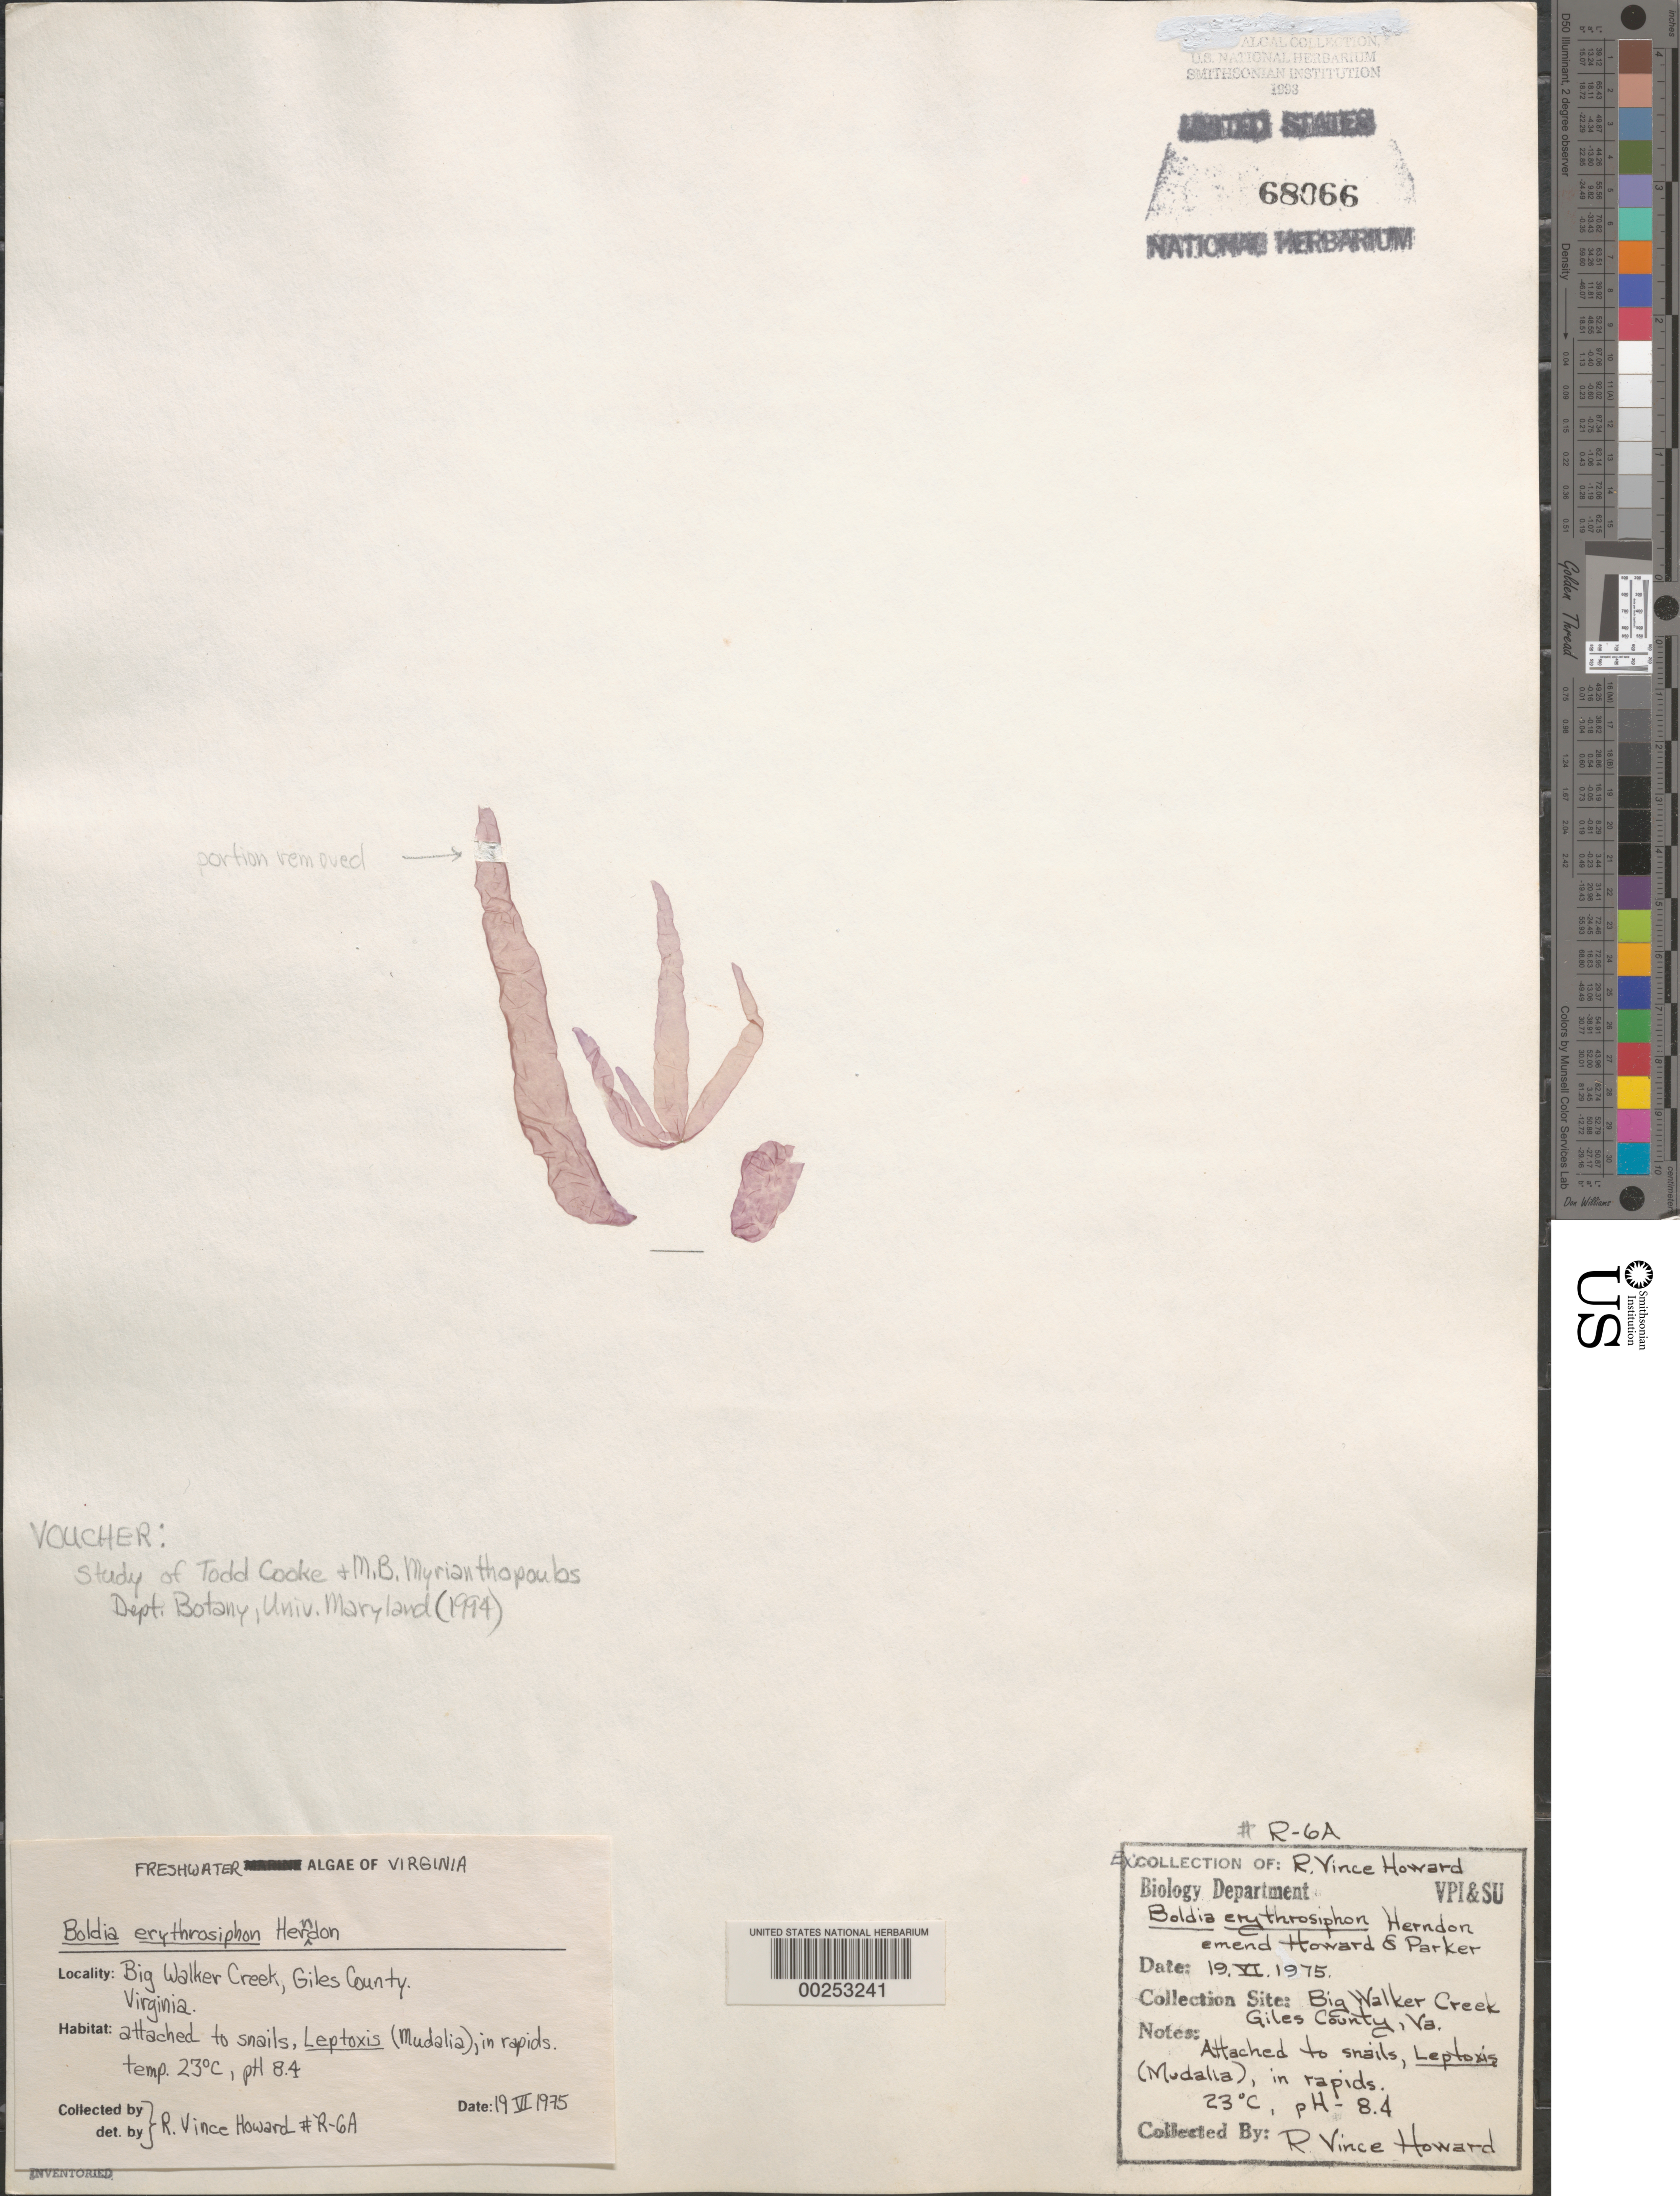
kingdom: Plantae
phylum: Rhodophyta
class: Compsopogonophyceae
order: Compsopogonales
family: Boldiaceae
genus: Boldia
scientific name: Boldia erythrosiphon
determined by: Howard, R. V.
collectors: R. Howard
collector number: R-6A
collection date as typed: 19 Jun 1975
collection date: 1975-06-19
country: United States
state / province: Virginia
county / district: Giles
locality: Big Walker Creek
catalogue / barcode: US 68066